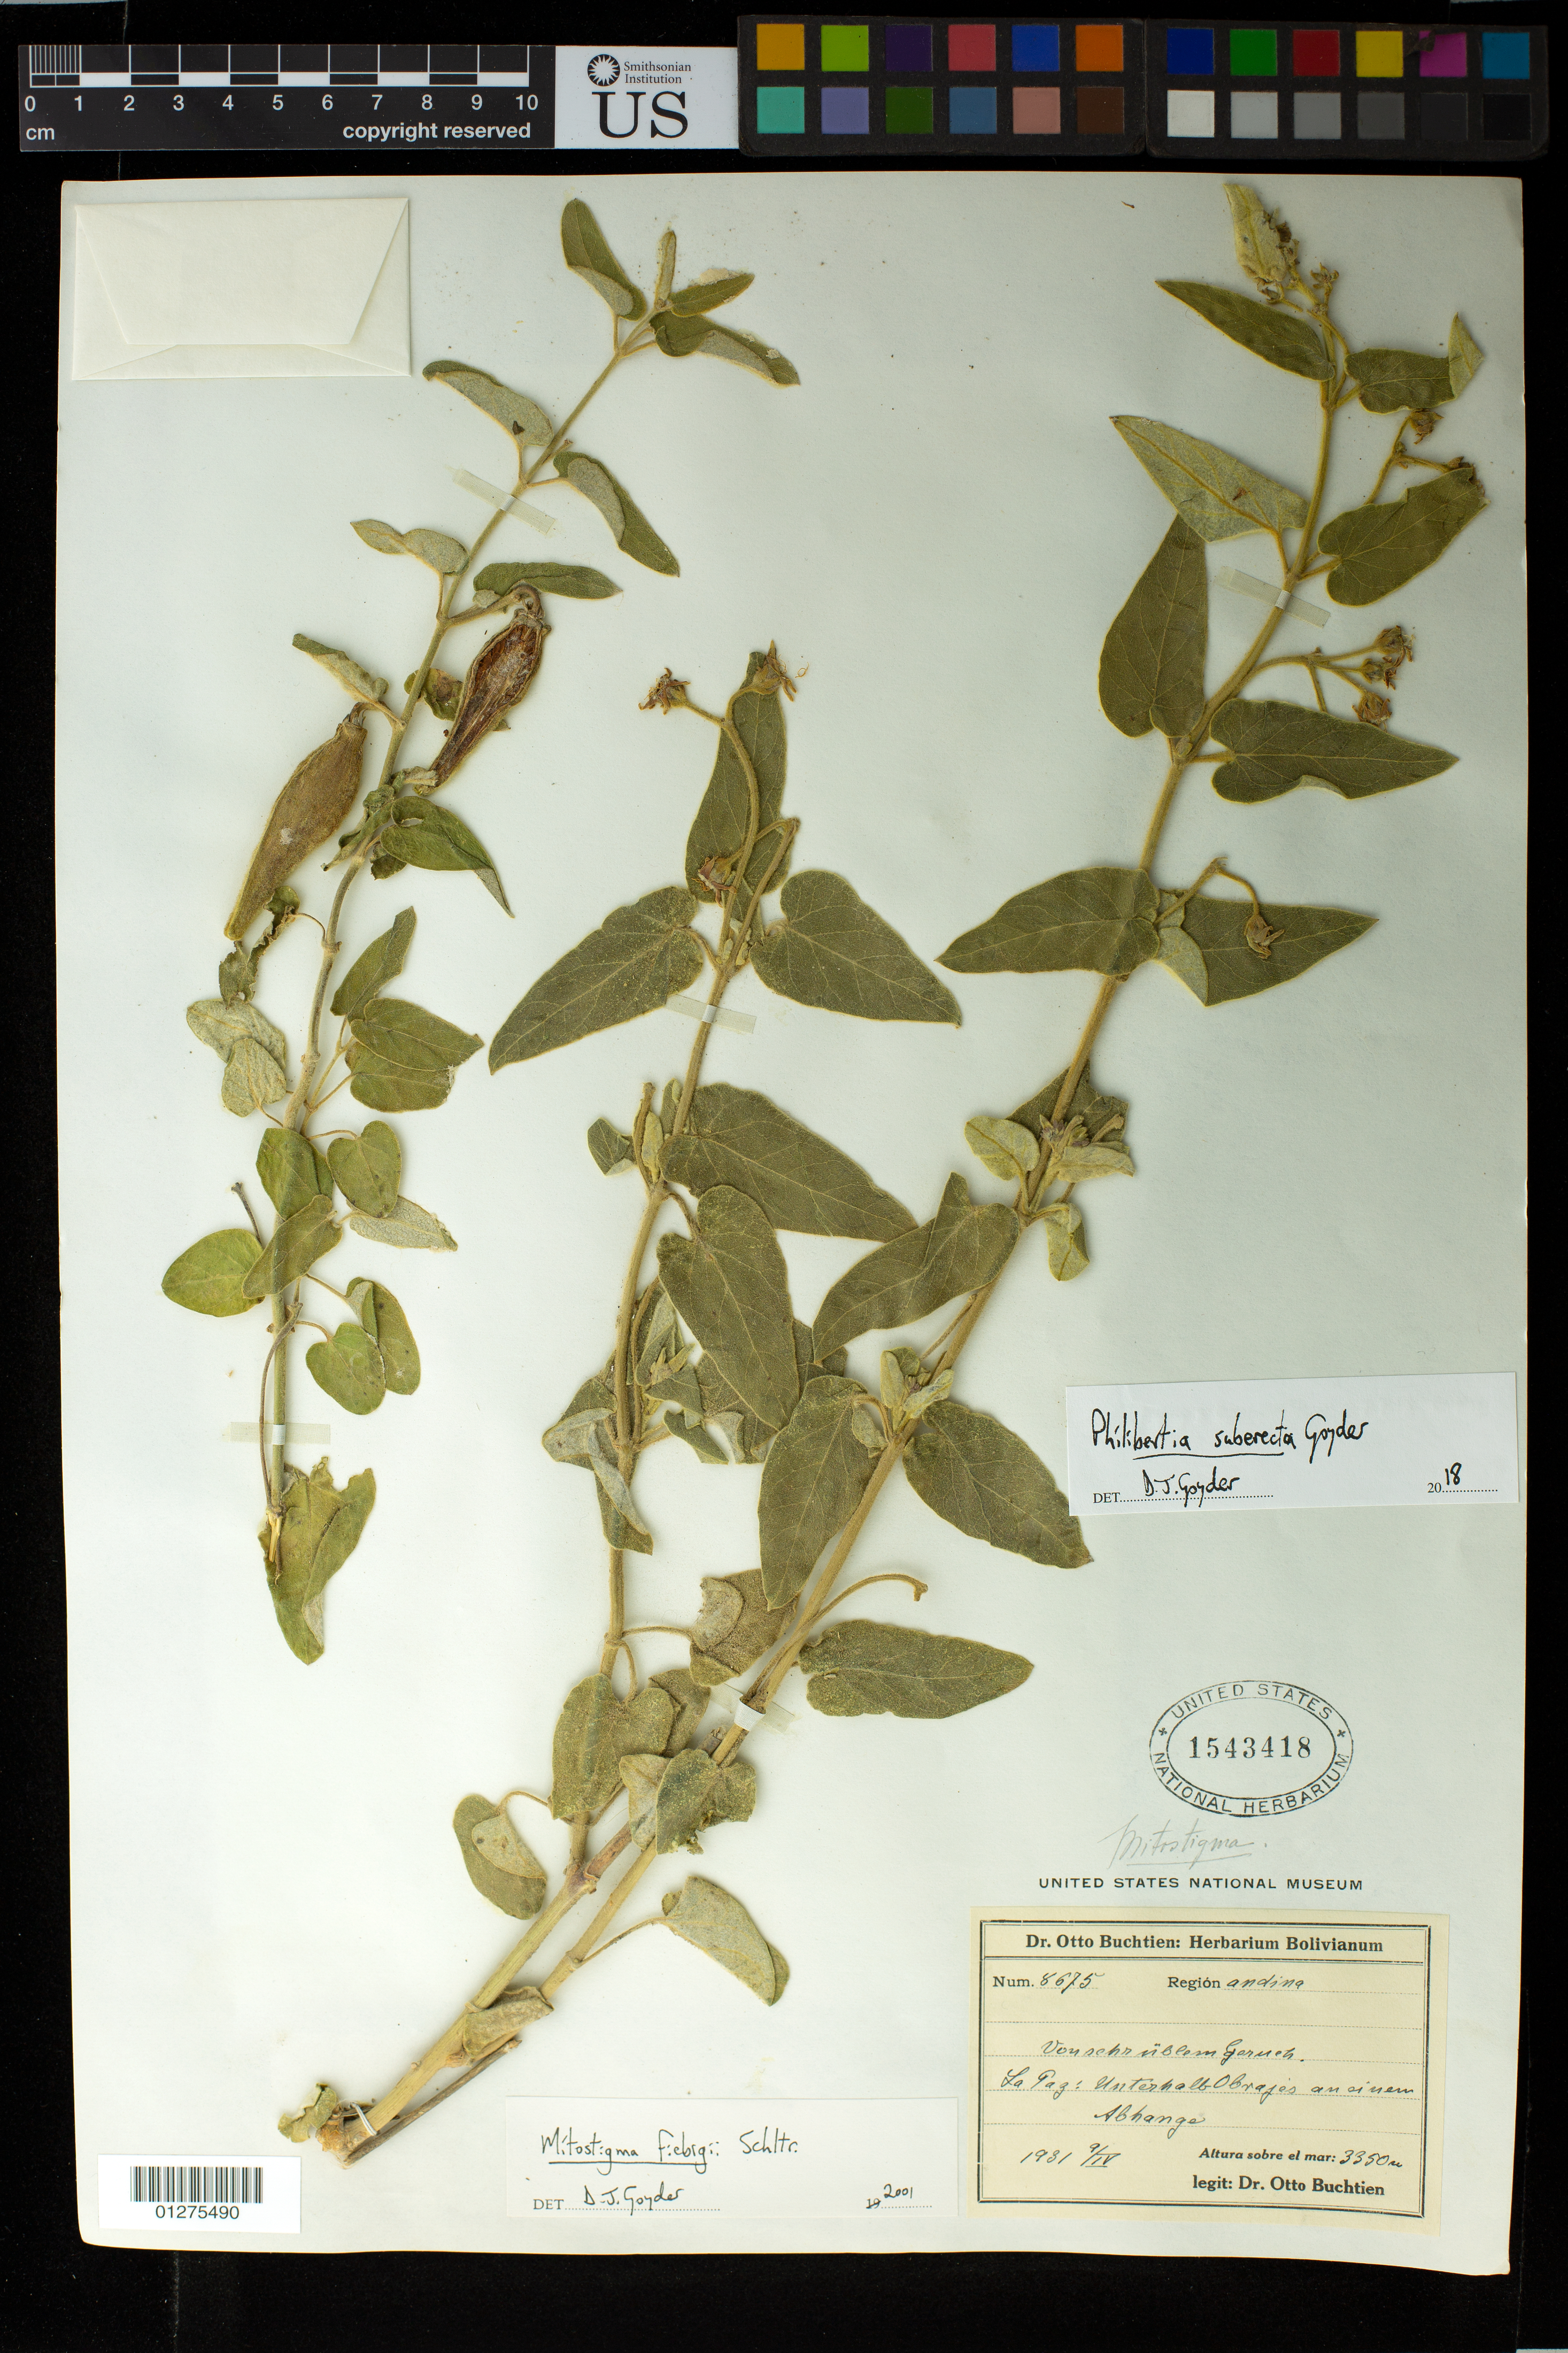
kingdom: Plantae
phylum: Tracheophyta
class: Magnoliopsida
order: Gentianales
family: Apocynaceae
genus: Philibertia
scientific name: Philibertia suberecta Goyder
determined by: Goyder, D. J.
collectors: O. Buchtien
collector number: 8675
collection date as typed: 9 Apr 1931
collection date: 1931-04-09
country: Bolivia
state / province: La Paz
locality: Unterhalb Obrajes [?]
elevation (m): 3350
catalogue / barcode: US 1543418